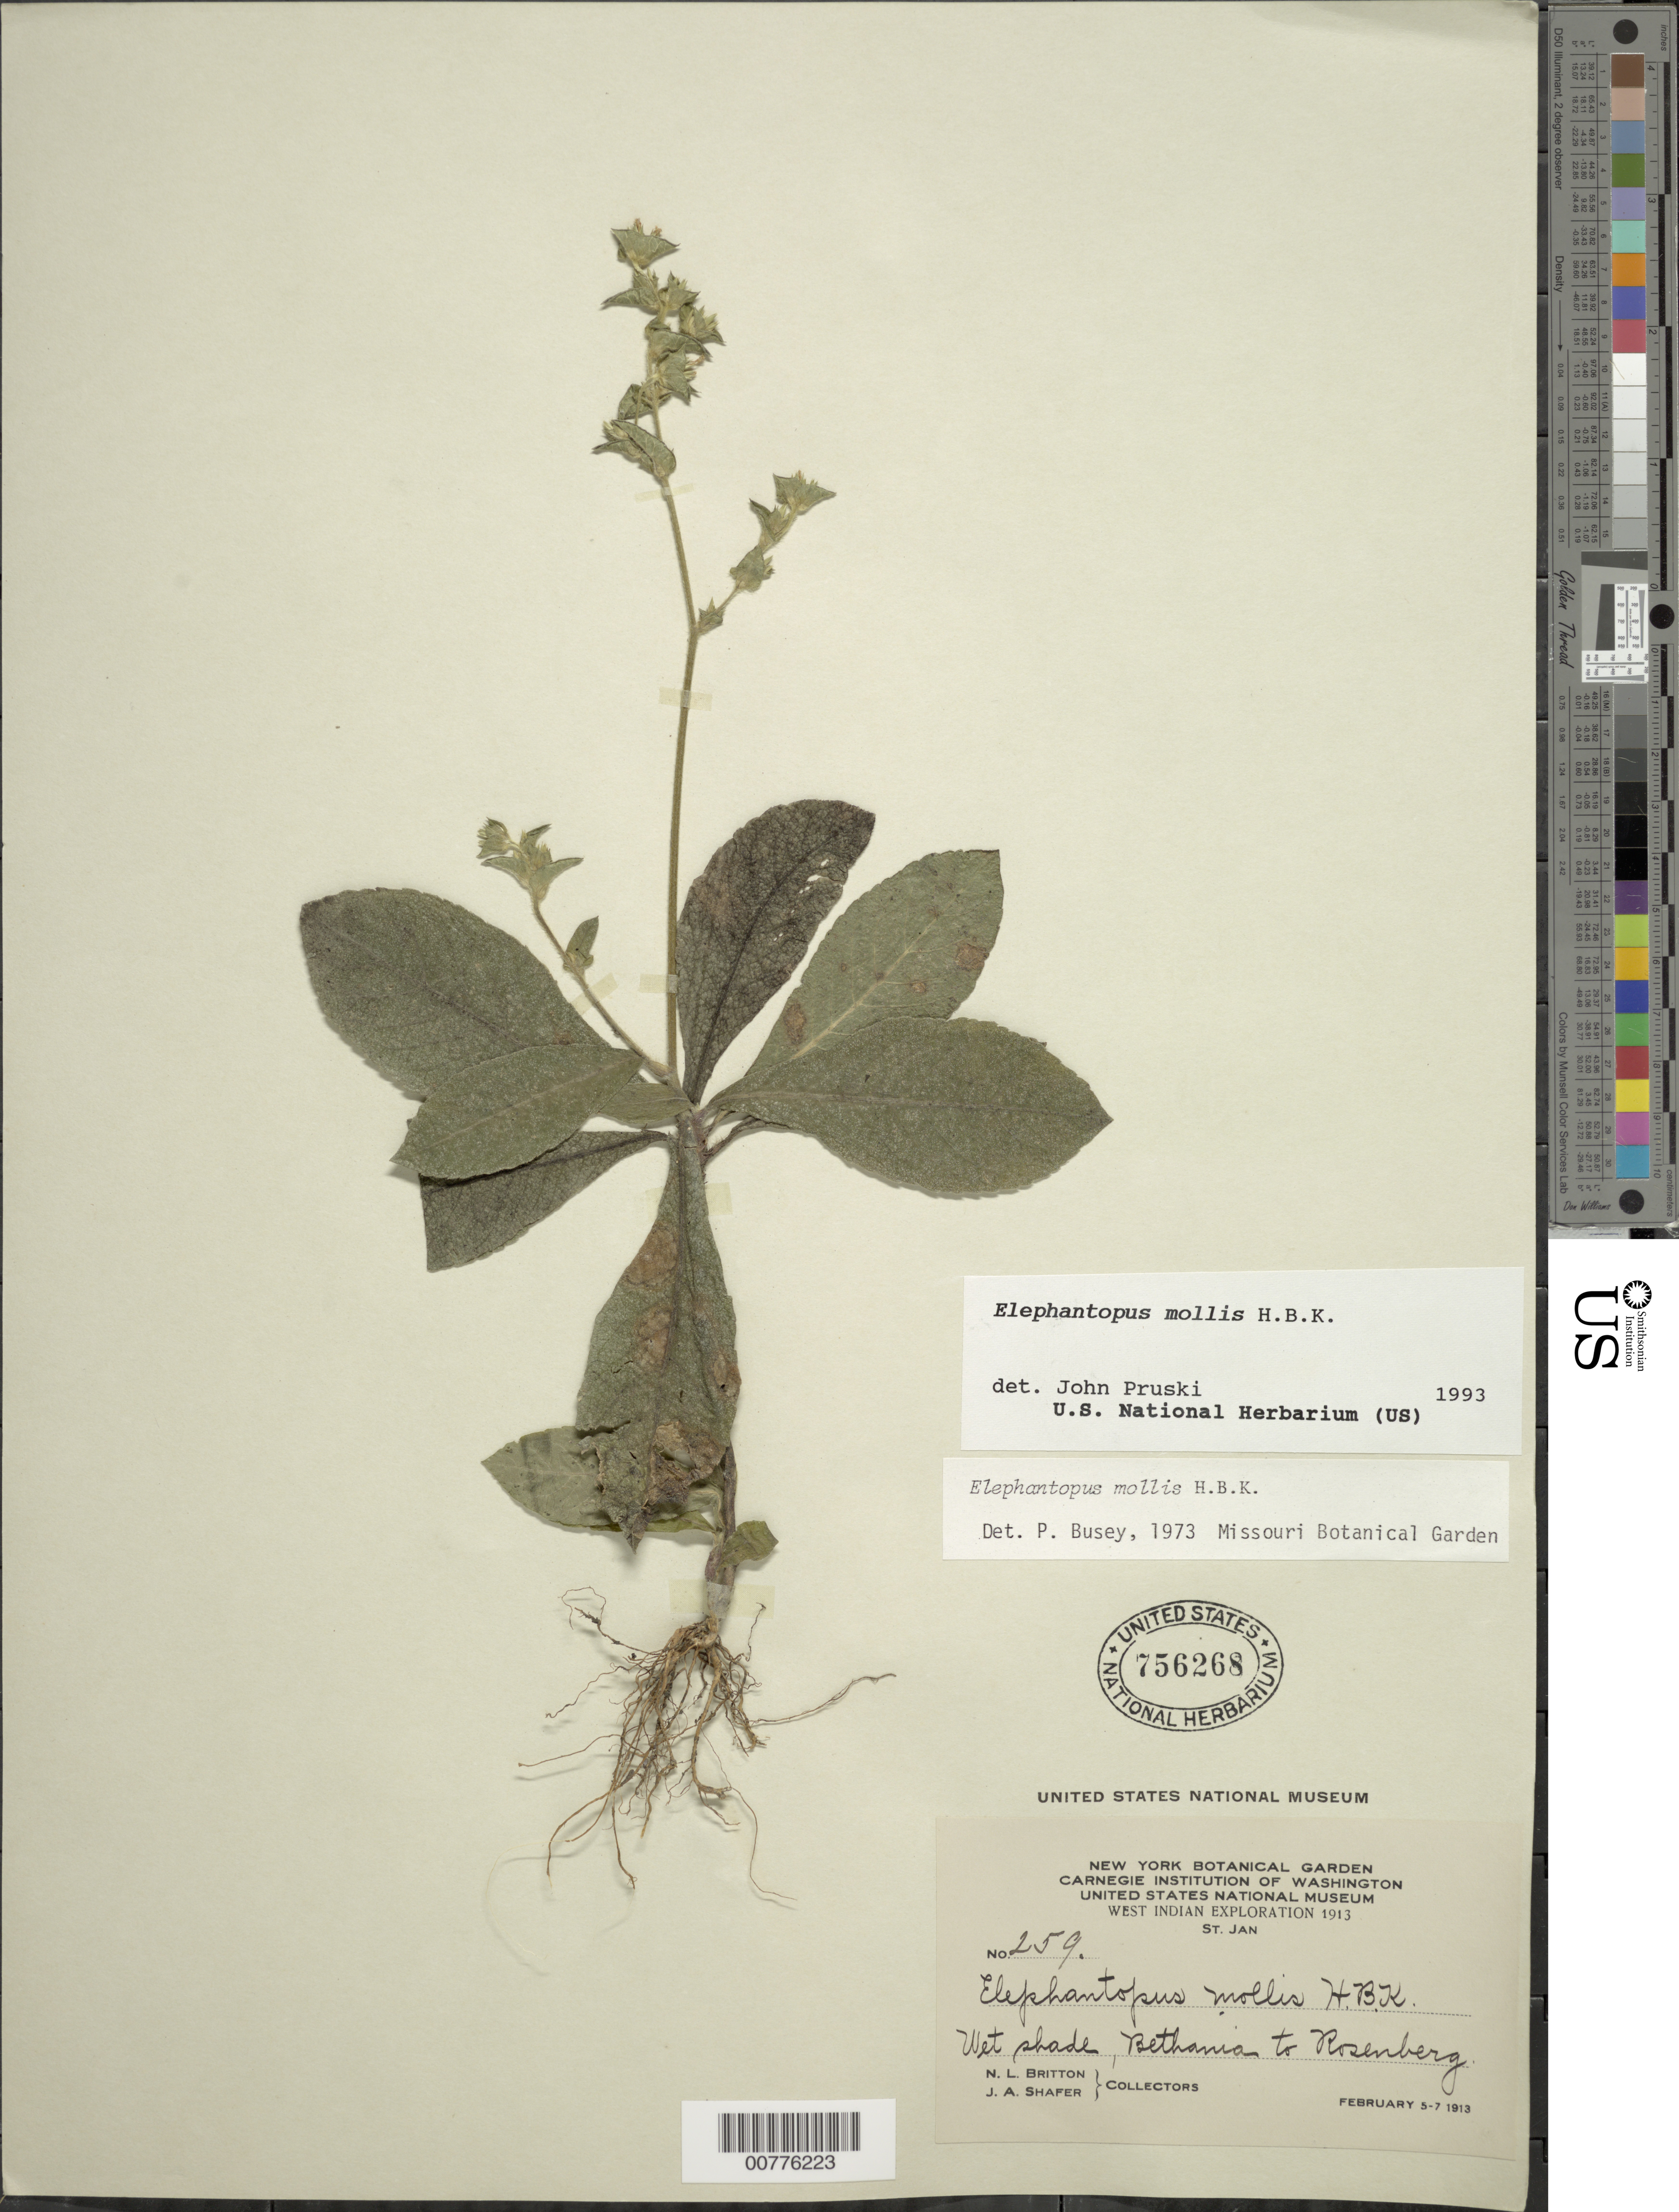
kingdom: Plantae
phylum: Tracheophyta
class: Magnoliopsida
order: Asterales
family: Asteraceae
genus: Elephantopus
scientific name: Elephantopus mollis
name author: Kunth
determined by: Pruski, J. F.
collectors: N. Britton & J. A. Shafer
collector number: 259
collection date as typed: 05 Feb 1913 to 07 Feb 1913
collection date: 1913-02-05/1913-02-07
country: U.S. Virgin Islands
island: St. John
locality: Bethania to Rosenberg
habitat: Wet shade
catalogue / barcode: US 756268